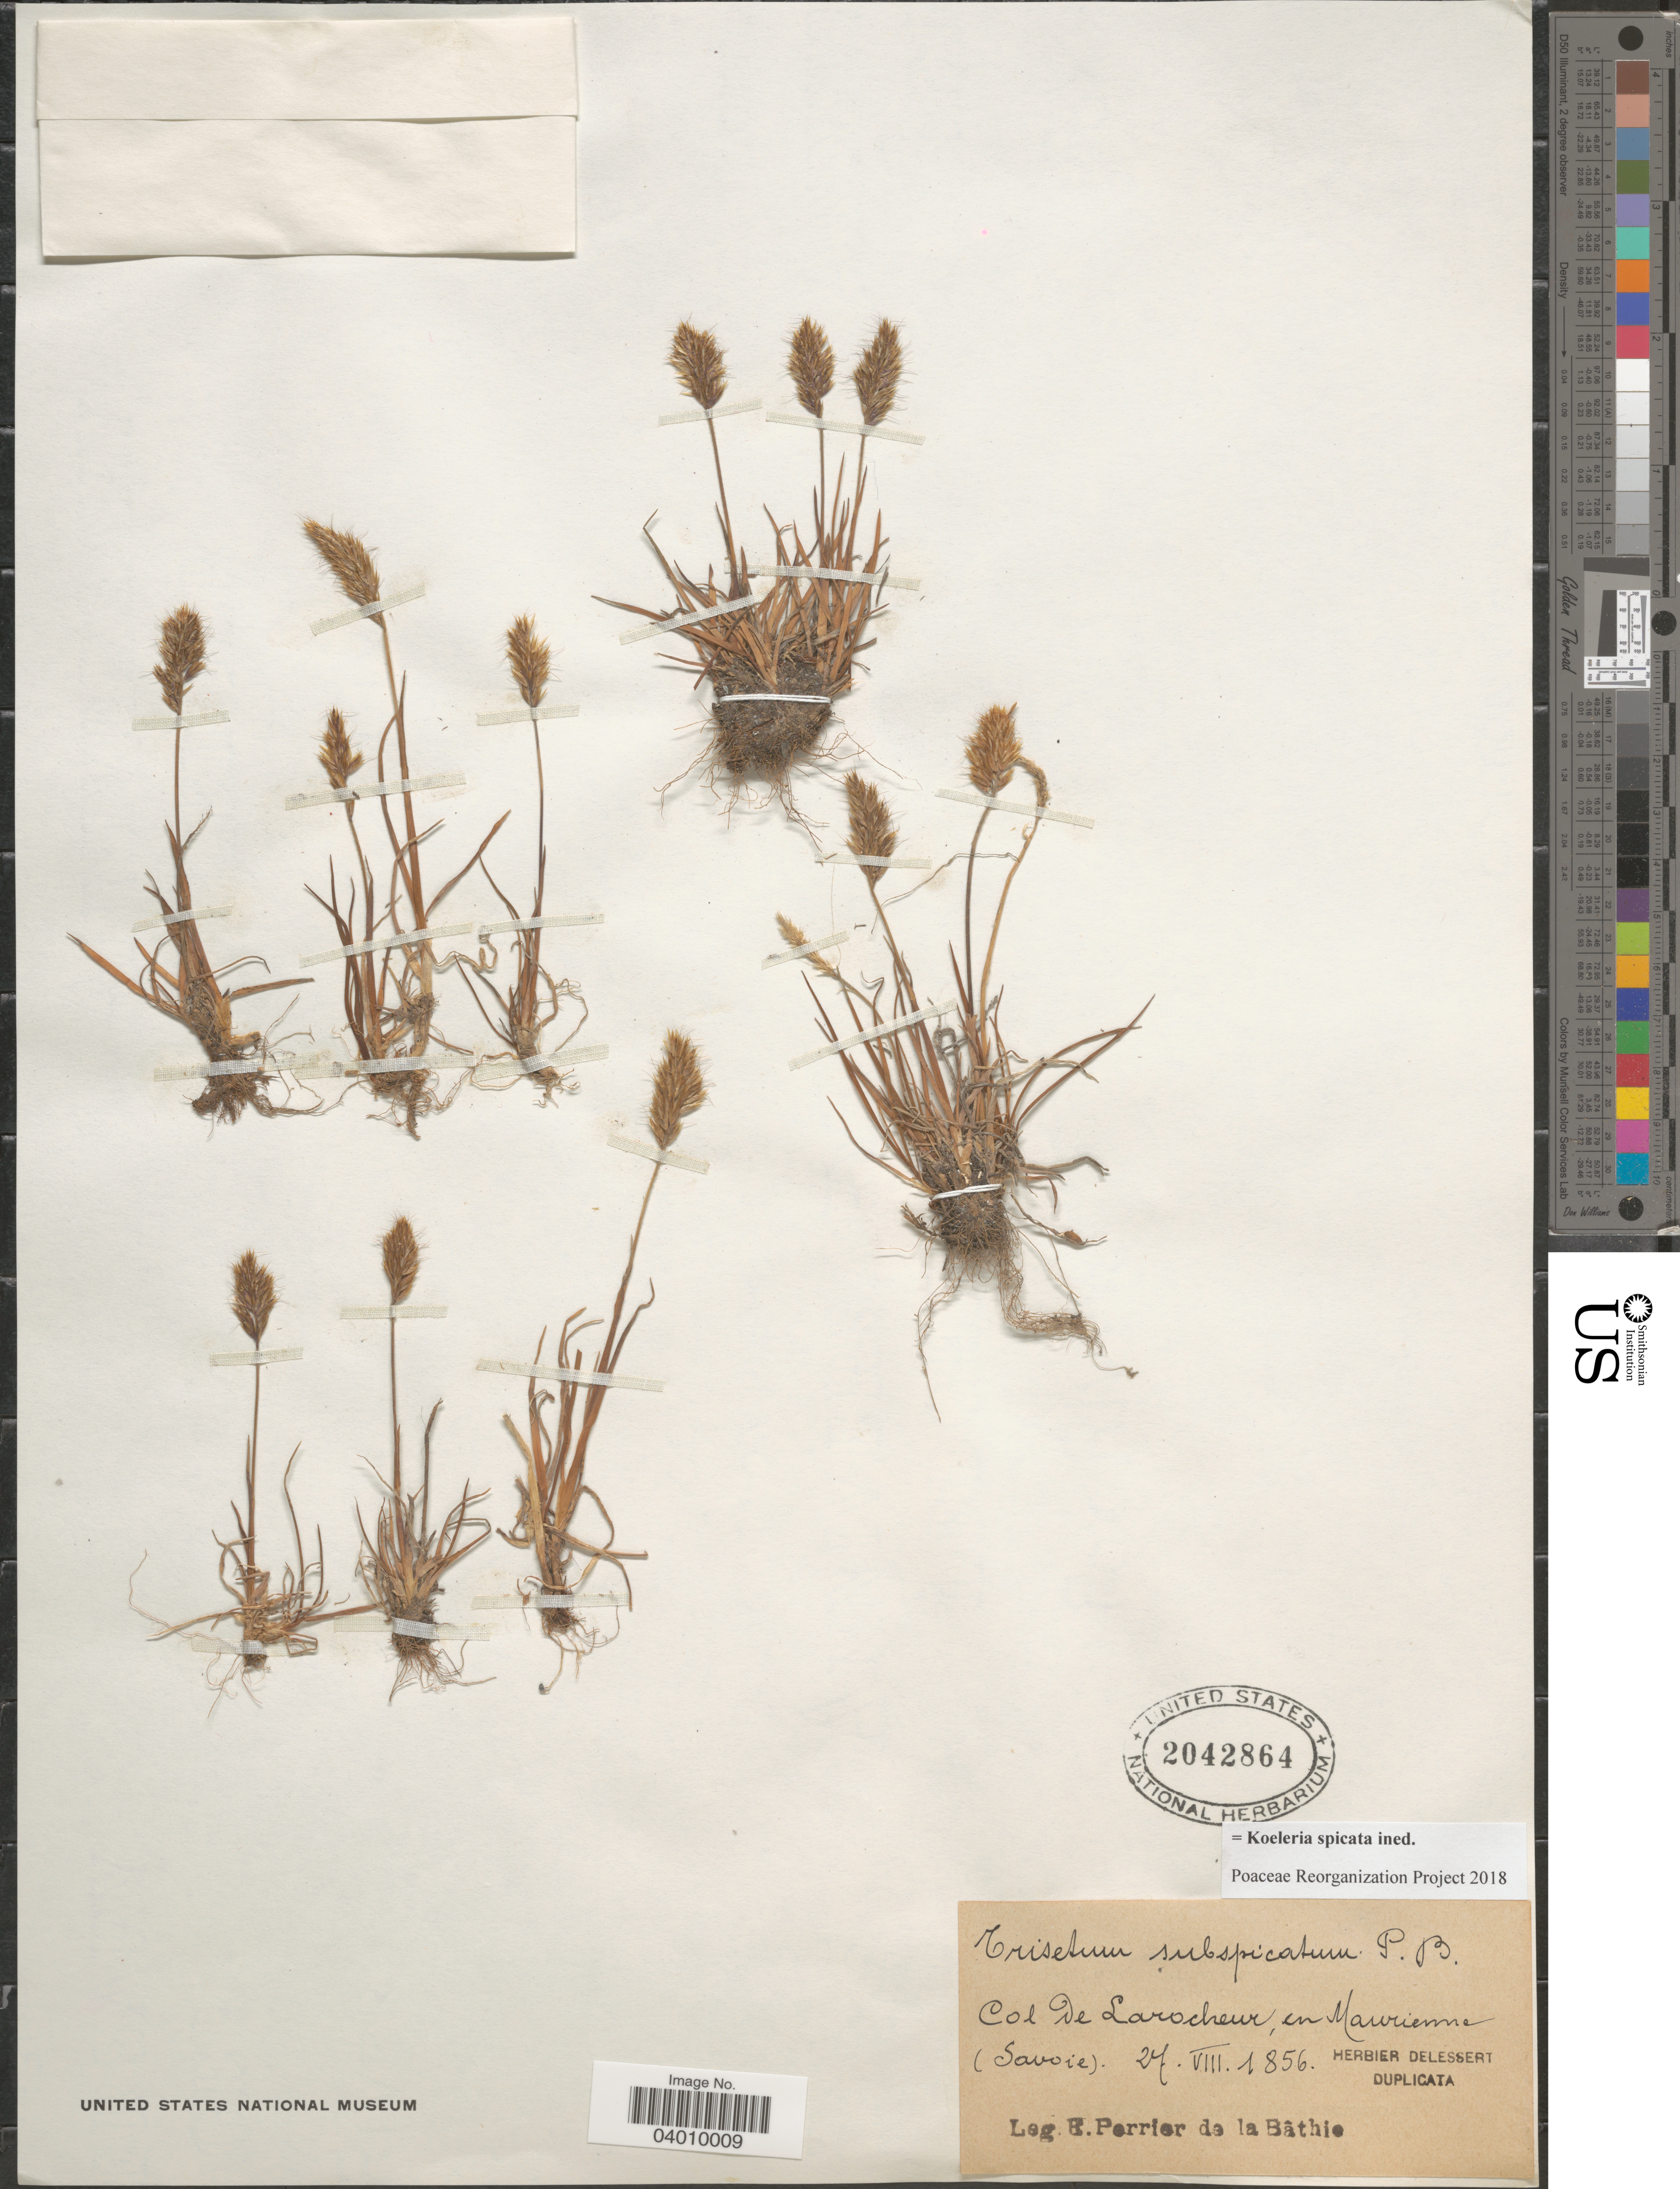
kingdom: Plantae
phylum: Tracheophyta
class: Liliopsida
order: Poales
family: Poaceae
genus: Koeleria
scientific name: Koeleria spicata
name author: (L.) Barberá et al.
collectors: E. Perrier de la Bâthie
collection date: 1856-08-27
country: France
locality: Col de Larocheur, en Maurienne (Savoie).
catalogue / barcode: US 2042864